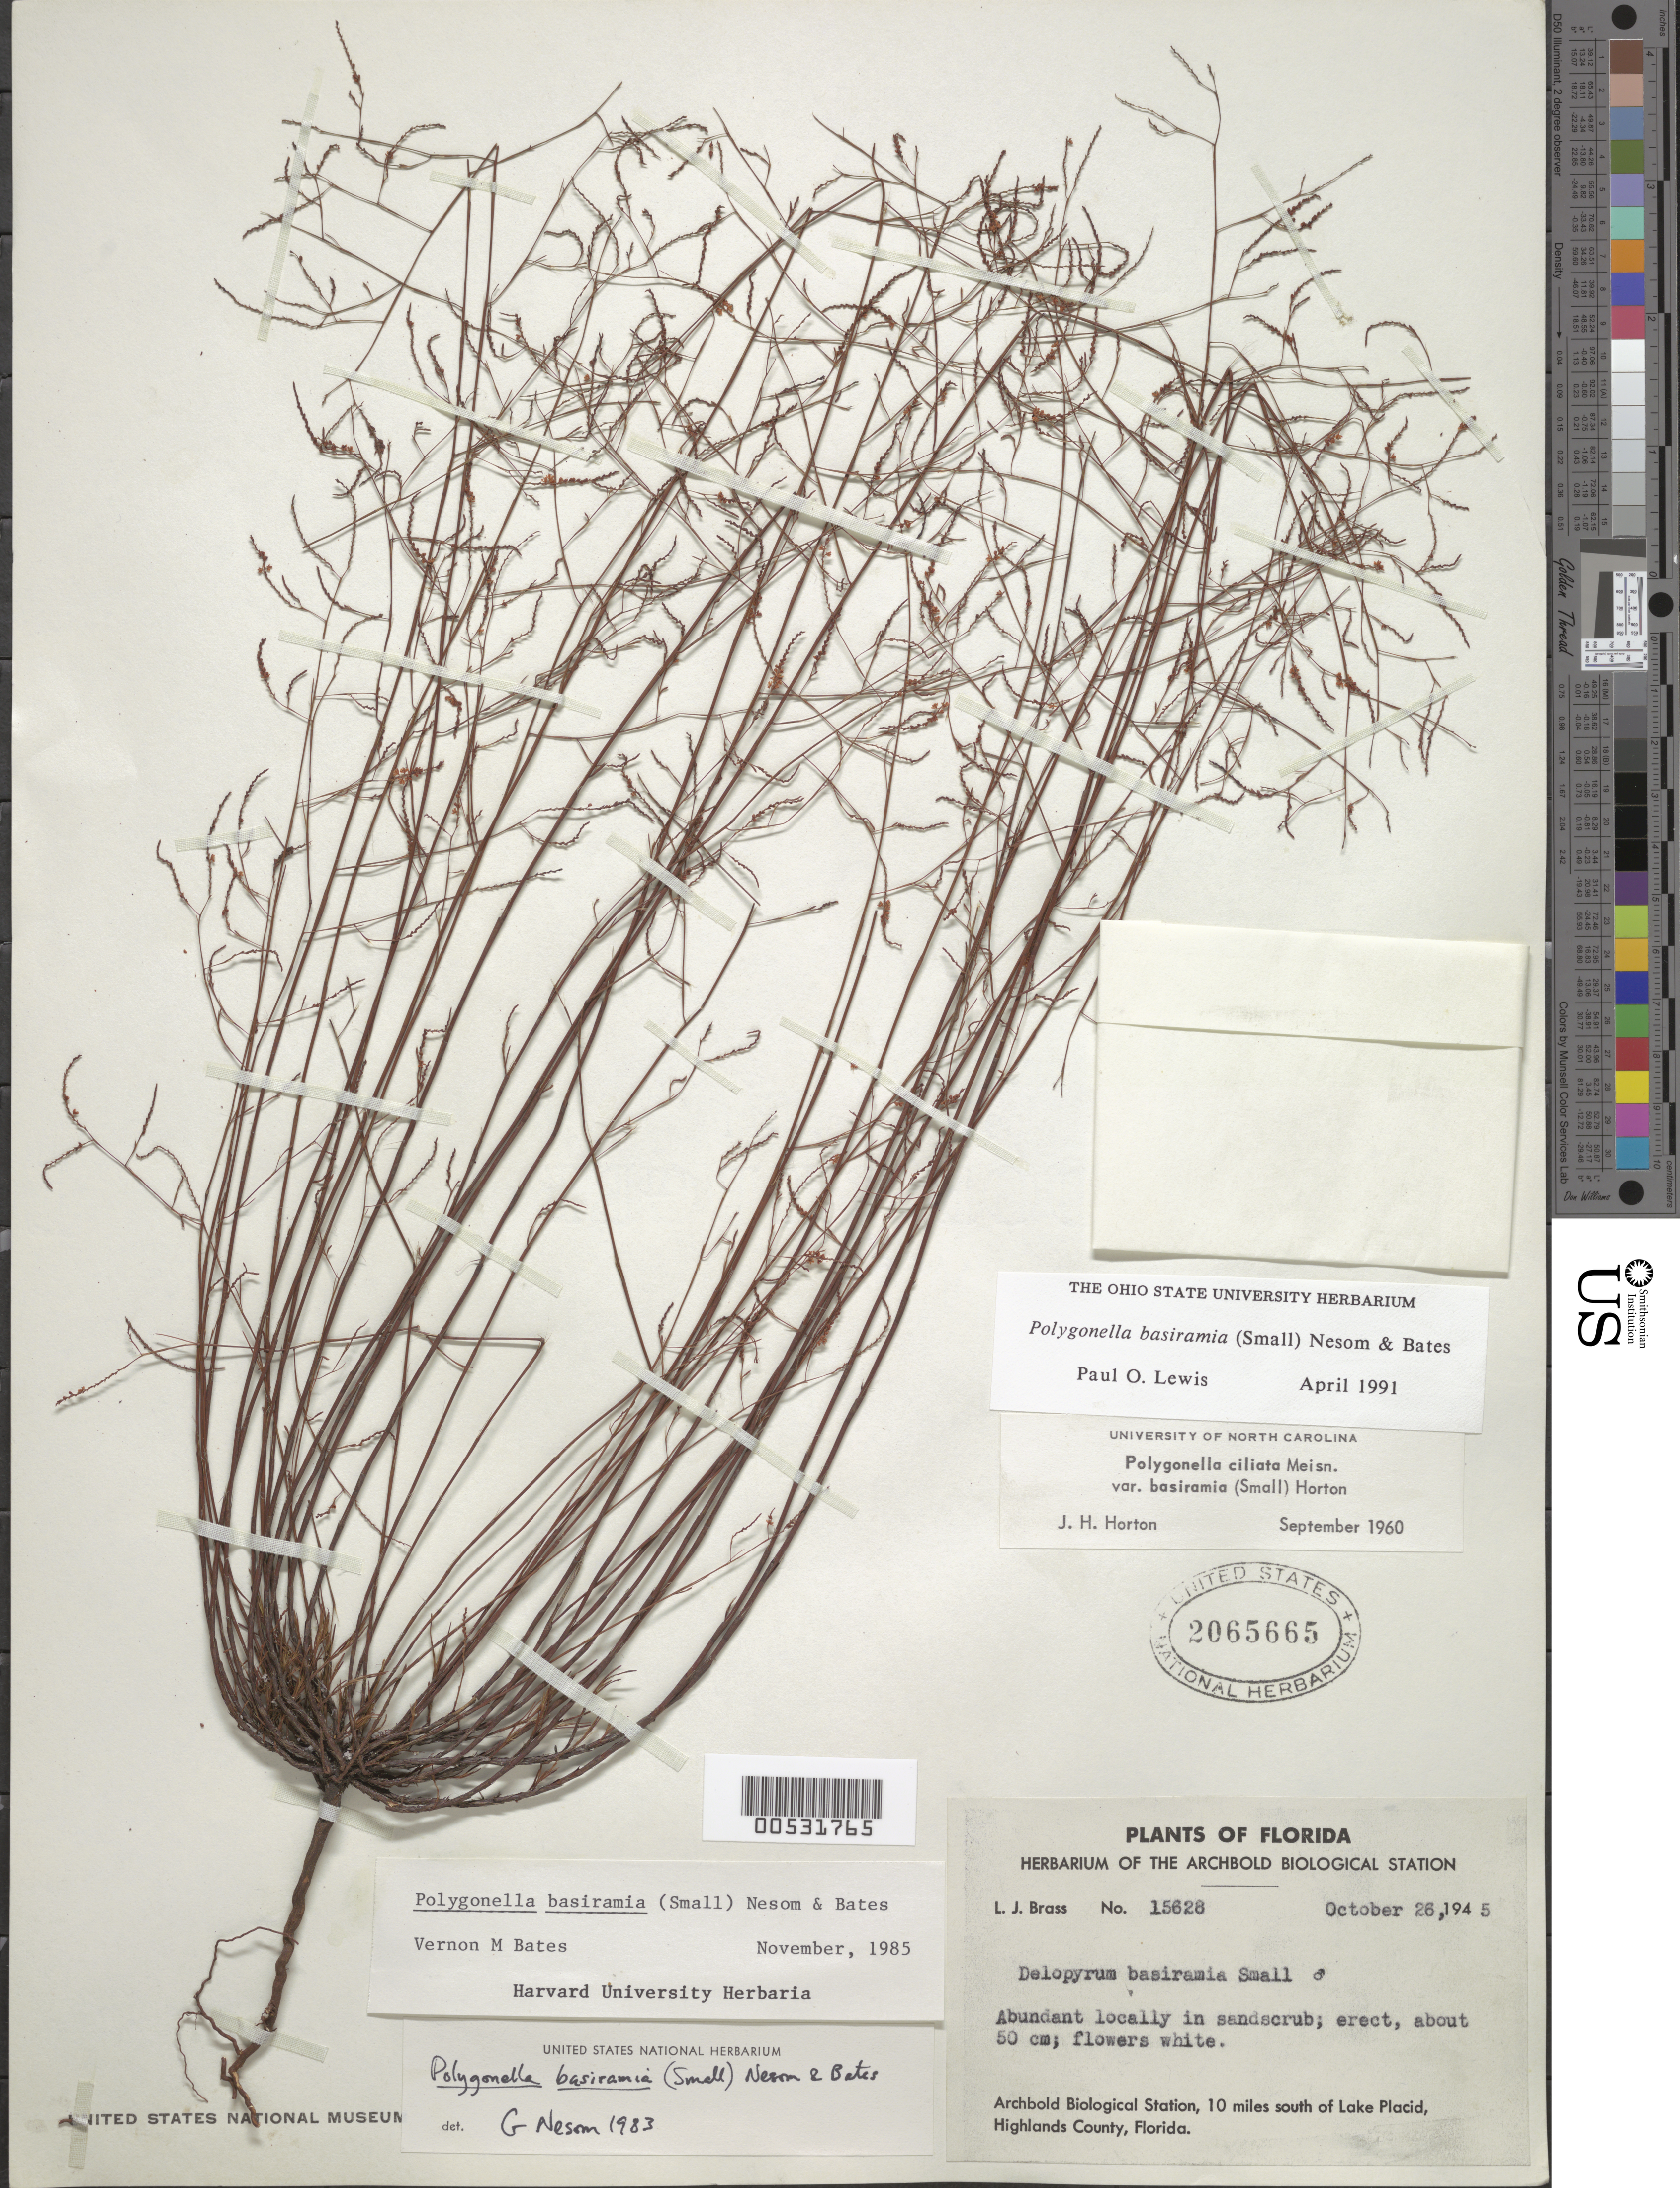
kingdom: Plantae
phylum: Tracheophyta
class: Magnoliopsida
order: Caryophyllales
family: Polygonaceae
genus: Polygonella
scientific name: Polygonella basiramia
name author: (Small) G.L. Nesom & V.M. Bates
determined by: Lewis, P. O.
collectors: L. J. Brass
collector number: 15628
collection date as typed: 26 Oct 1945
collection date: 1945-10-26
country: United States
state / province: Florida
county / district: Highlands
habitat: Abundant locally in sandscrub.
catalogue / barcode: US 2065665